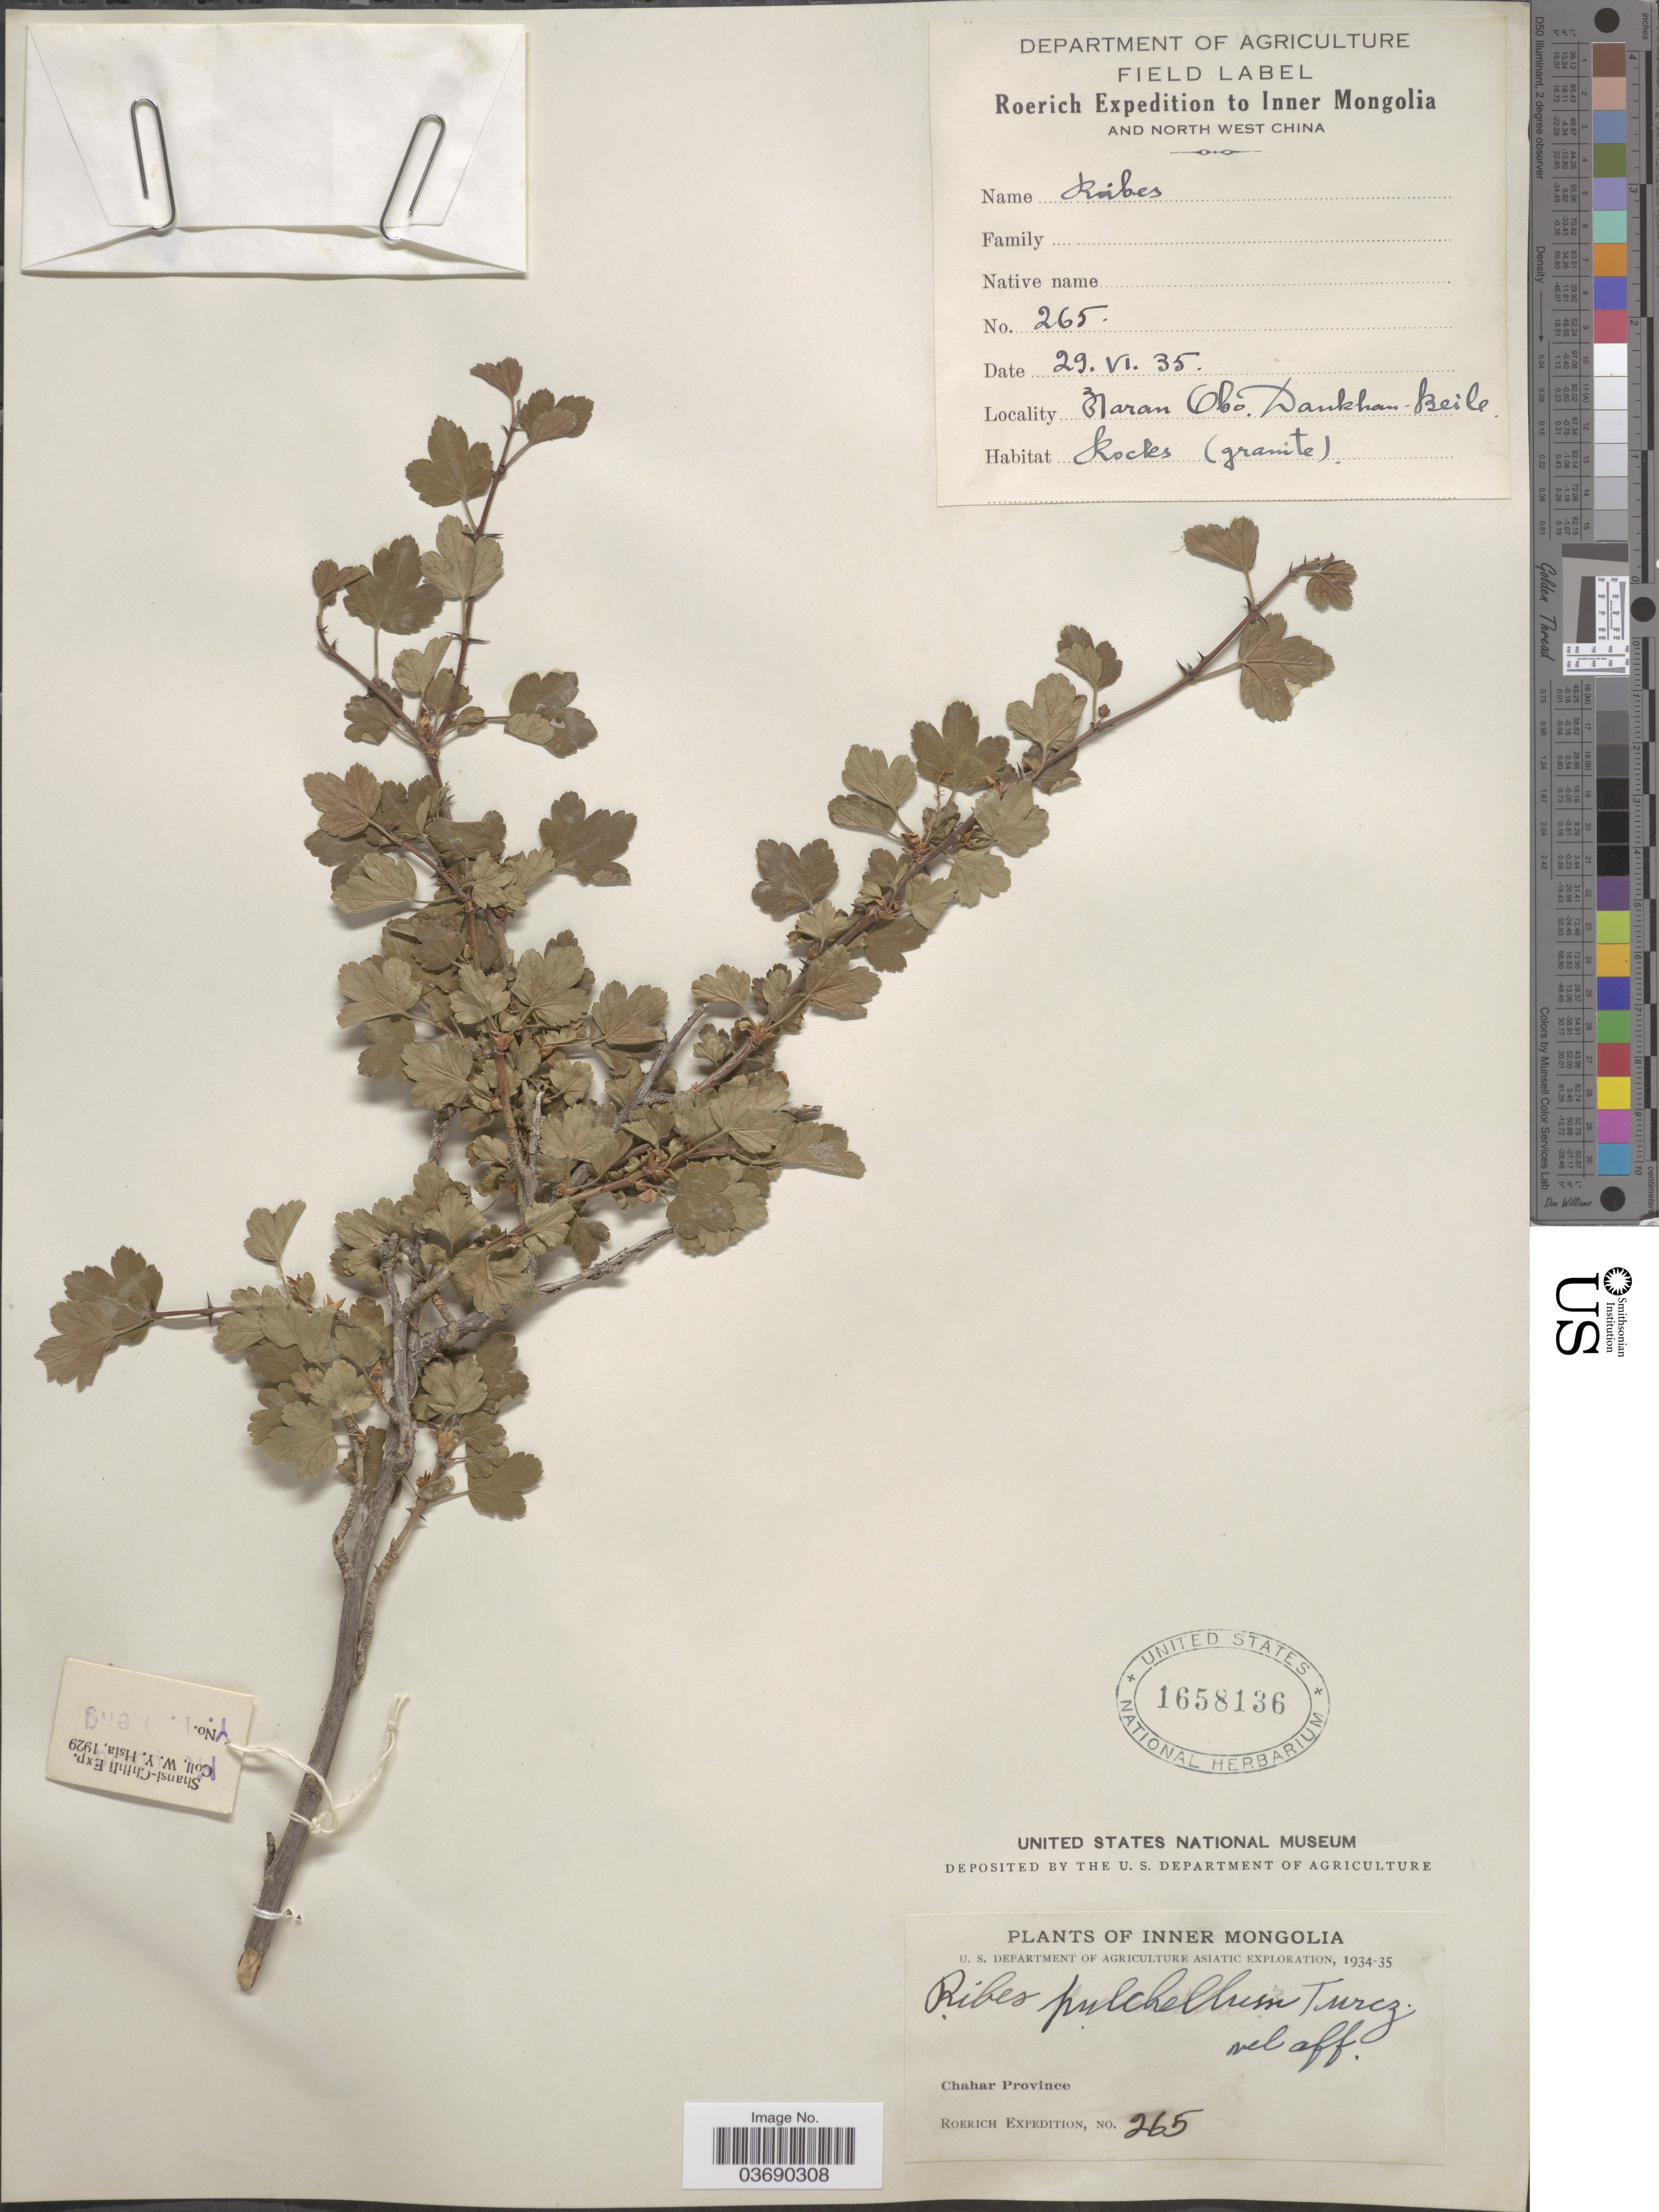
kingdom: Plantae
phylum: Tracheophyta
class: Magnoliopsida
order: Saxifragales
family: Grossulariaceae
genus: Ribes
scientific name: Ribes pulchellum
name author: Turcz.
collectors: Roerich Expedition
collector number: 265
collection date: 1935-06-29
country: China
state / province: Nei Monggol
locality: Inner Mongolia and North West China. Chahar Province. Baran* Obo. Dankhan*Beile.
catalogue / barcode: US 1658136